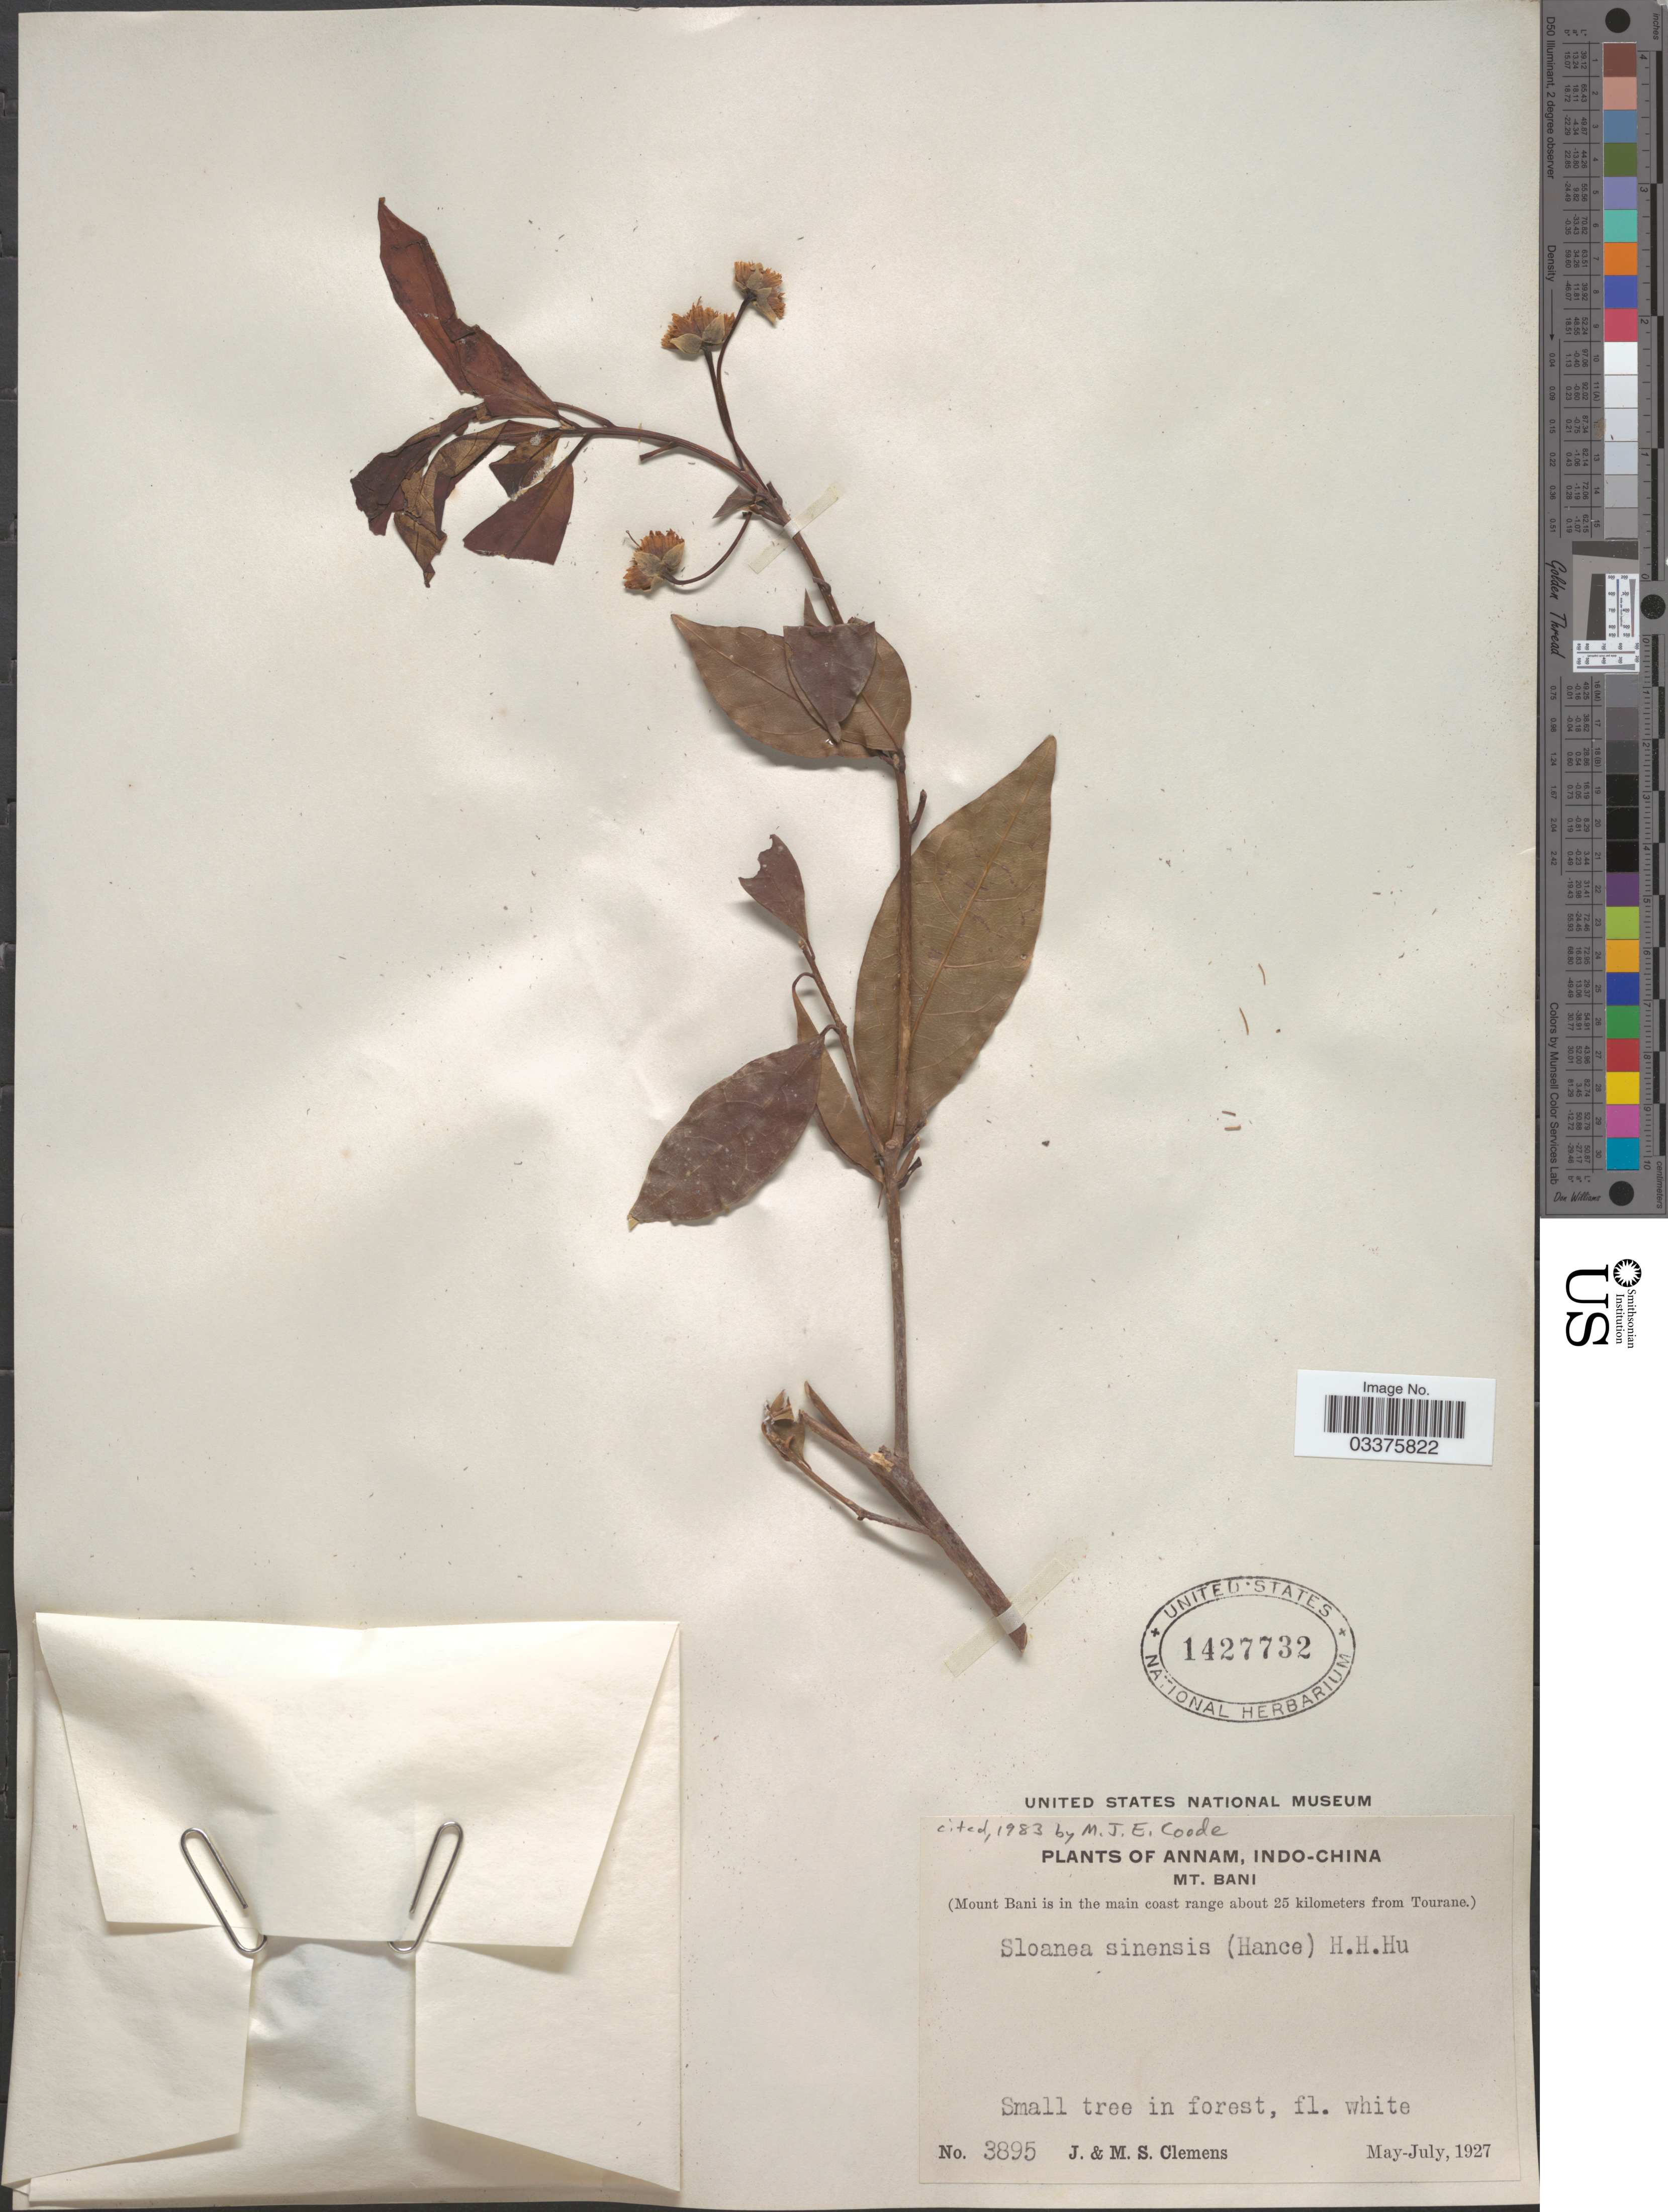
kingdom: Plantae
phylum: Tracheophyta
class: Magnoliopsida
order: Oxalidales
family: Elaeocarpaceae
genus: Sloanea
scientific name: Sloanea sinensis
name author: (Hance) Hu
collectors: J. Clemens & M. S. Clemens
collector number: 3895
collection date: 1927-05/1927-07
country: Vietnam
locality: Annam, Indo-China. Mt. Bani. (Mount Bani is in the main coast range about 25 kilometers from Tourane.).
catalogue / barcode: US 1427732